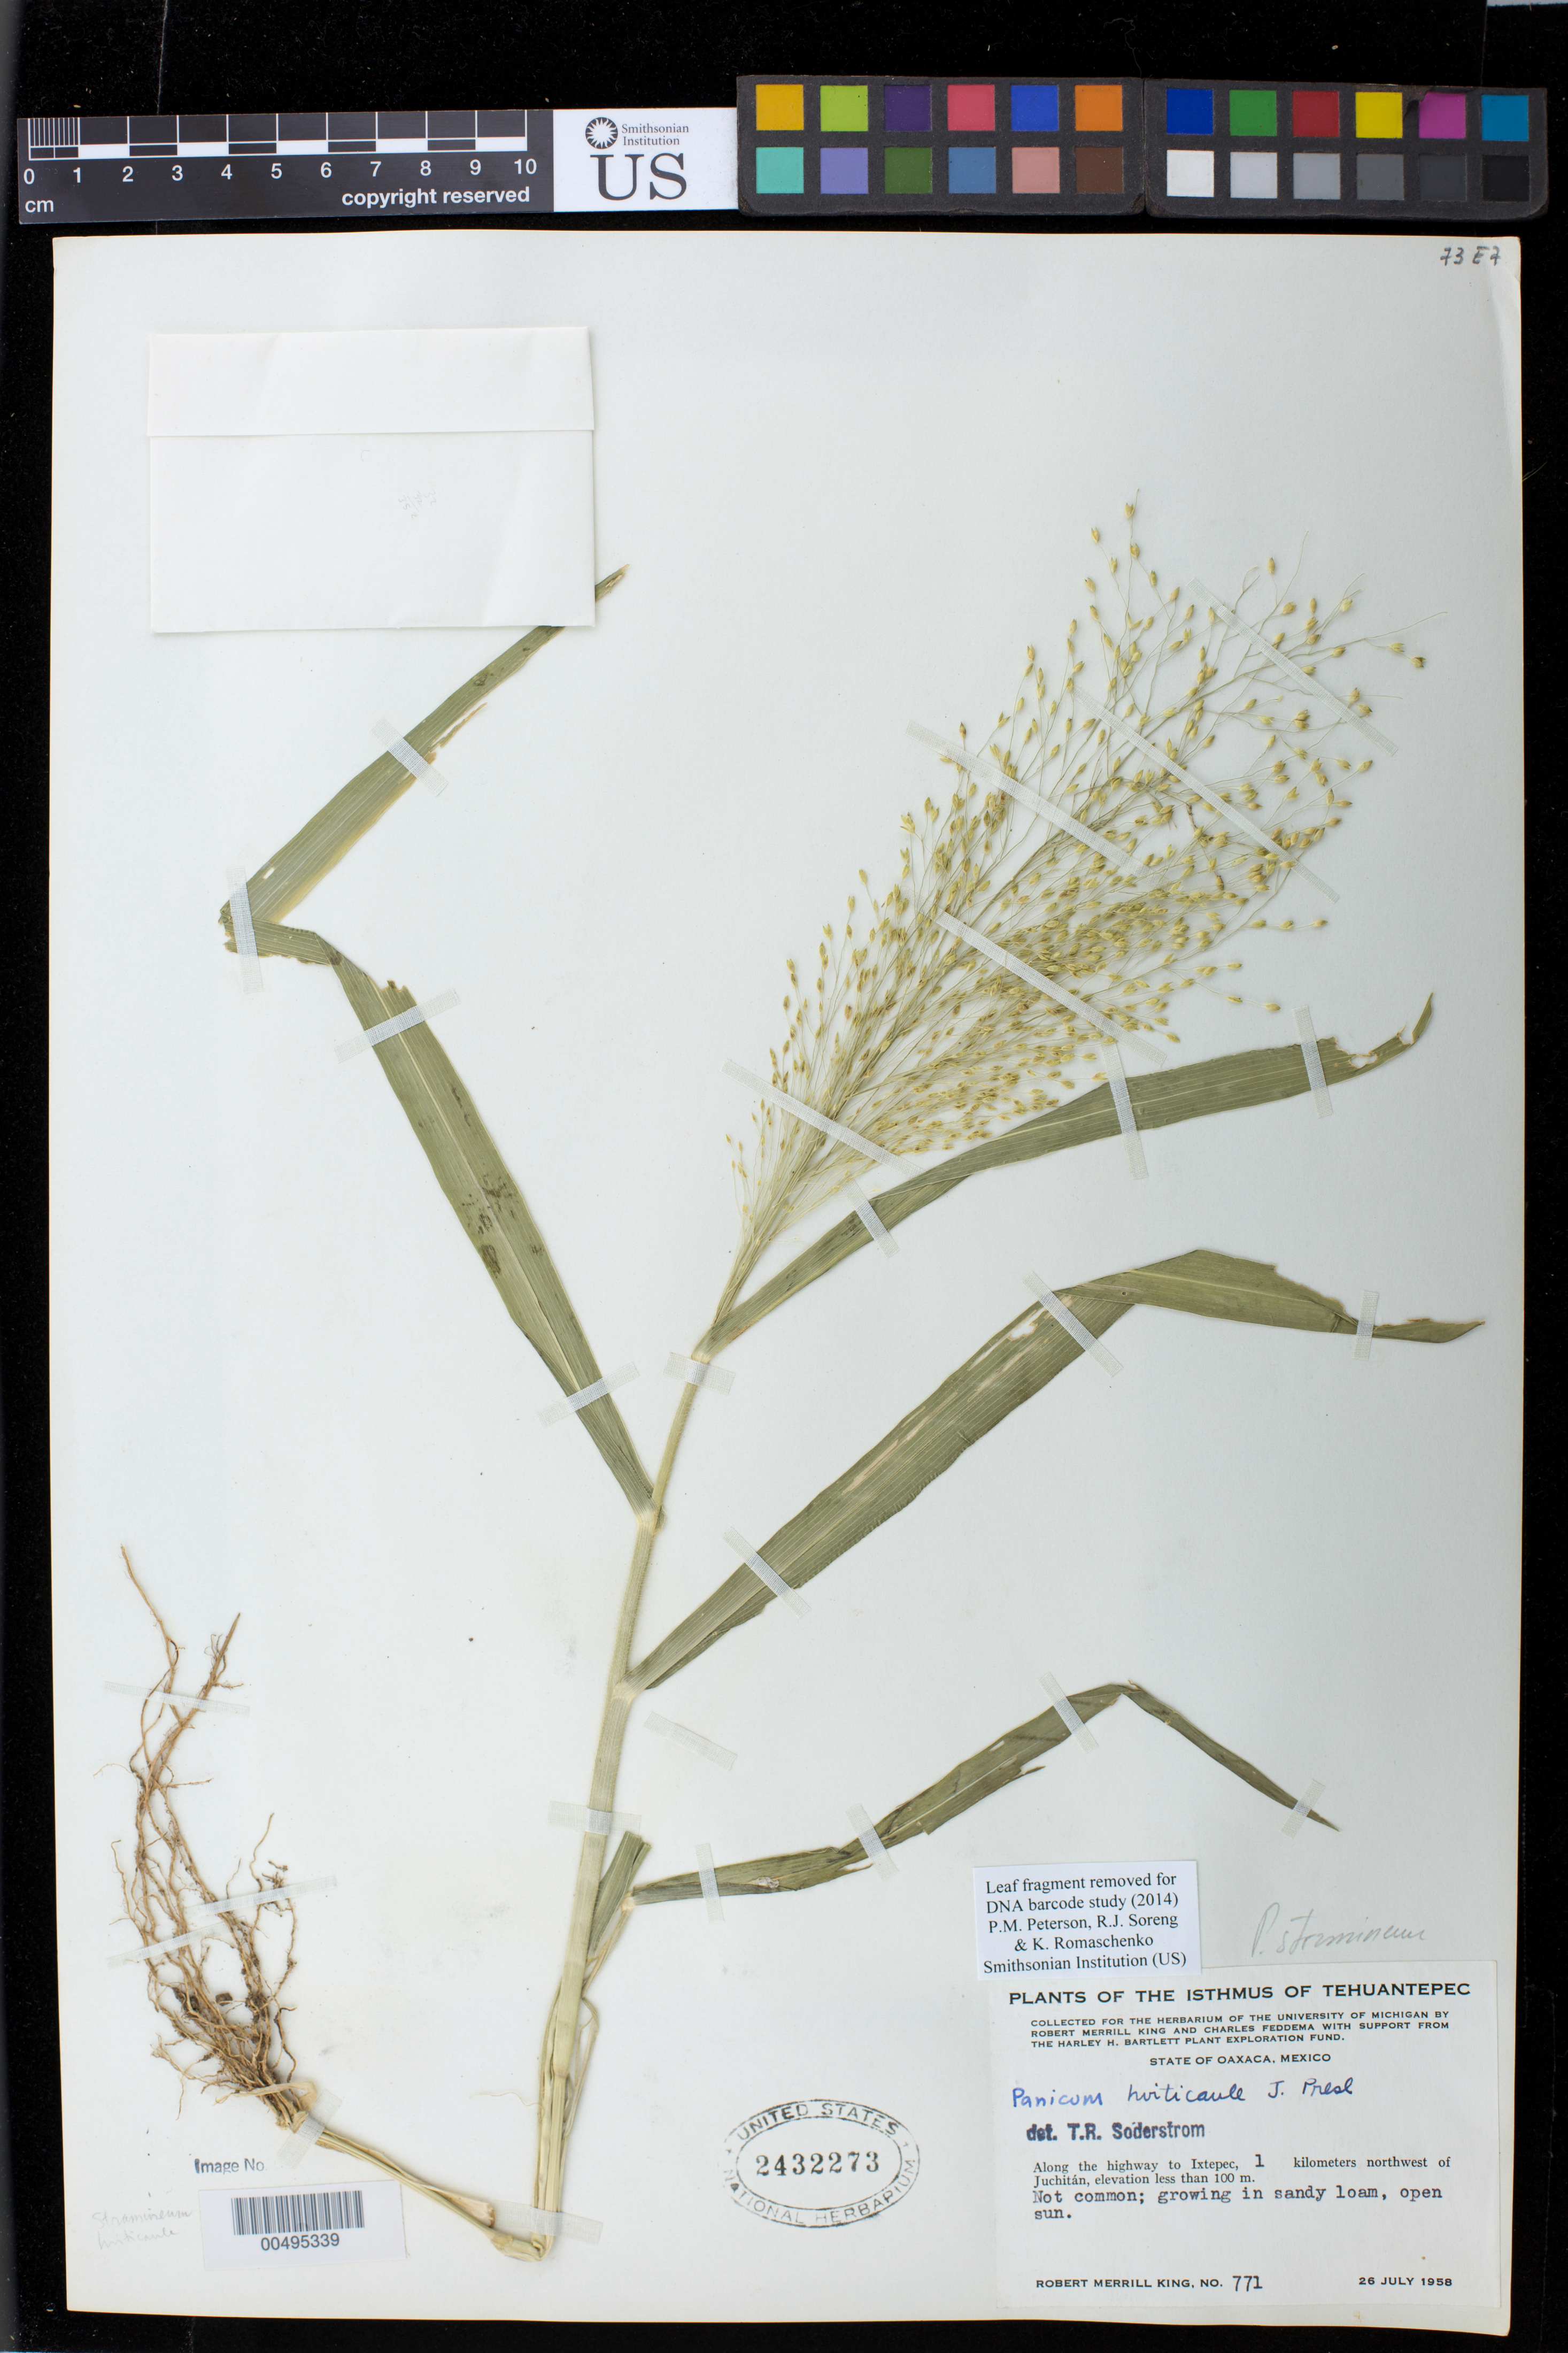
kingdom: Plantae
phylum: Tracheophyta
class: Liliopsida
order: Poales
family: Poaceae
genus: Panicum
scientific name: Panicum hirticaule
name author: J. Presl in C. Presl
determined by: Soderstrom, T. R.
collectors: R. M. King & C. Feddema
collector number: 771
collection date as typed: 26 Jul 1958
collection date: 1958-07-26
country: Mexico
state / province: Oaxaca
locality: The Isthmus of Tehuantepec, along the hwy to Ixtepec, 1 km NW of Juchit n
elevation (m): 0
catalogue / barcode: US 2432273